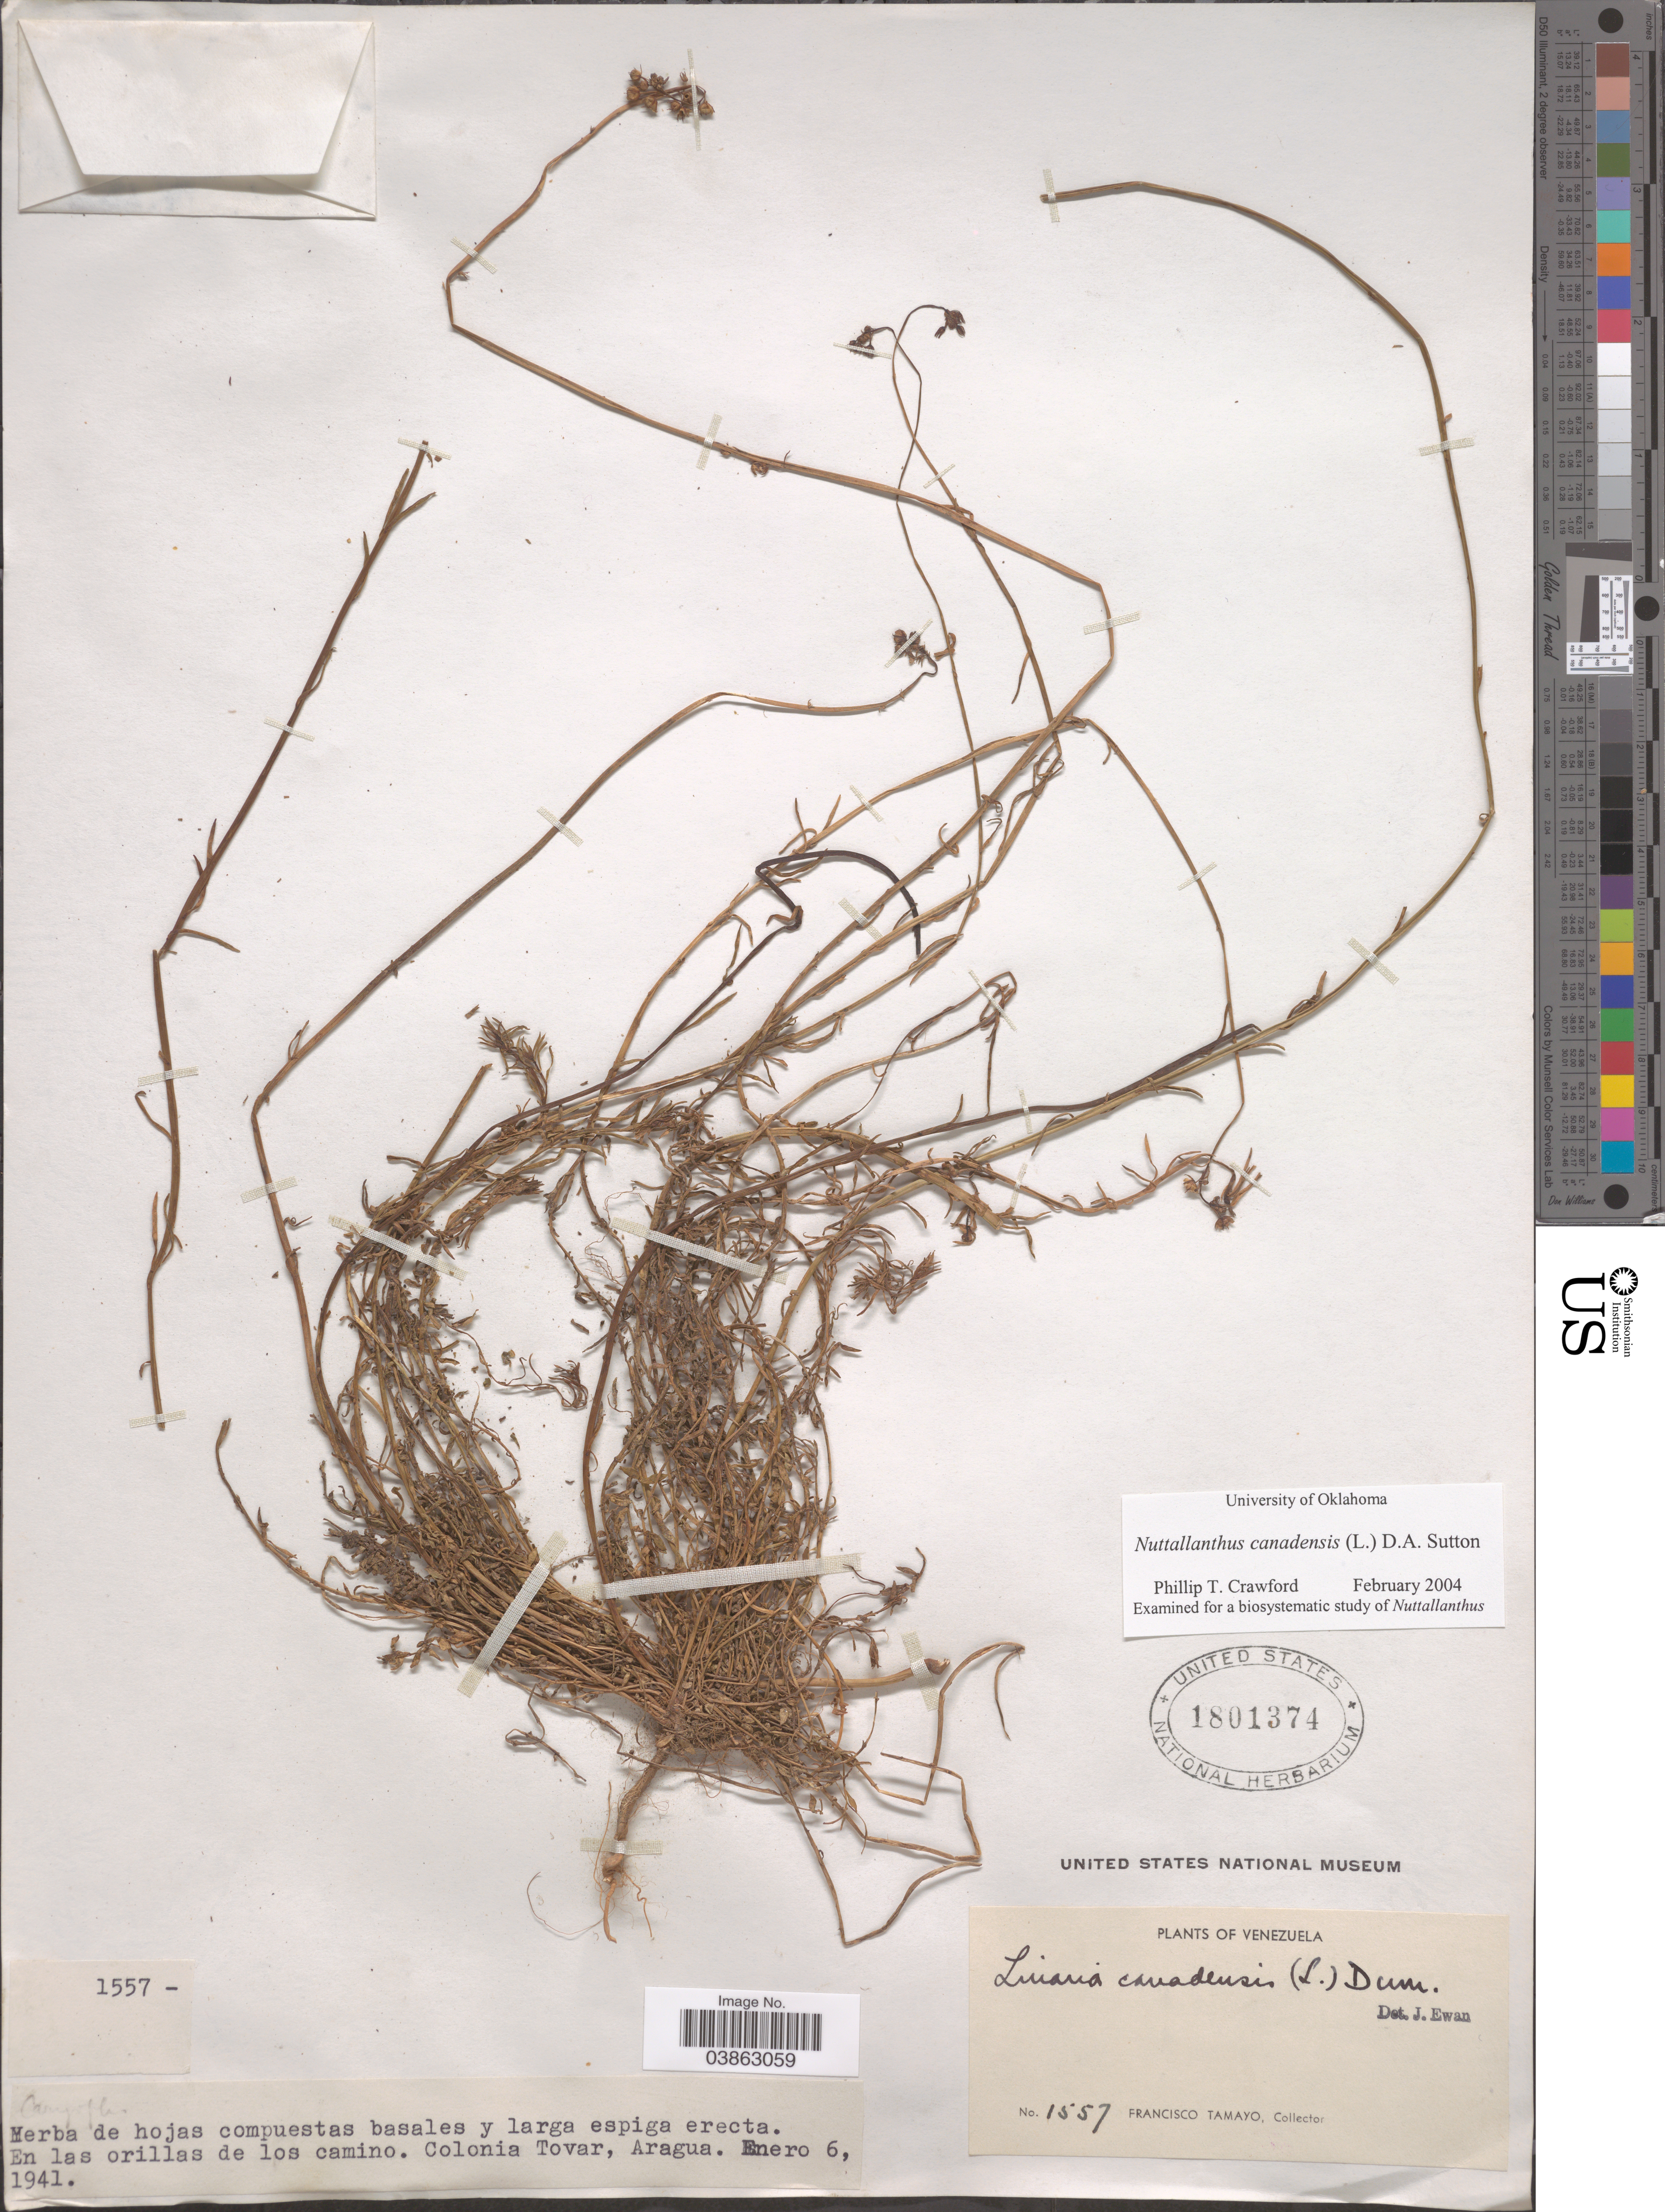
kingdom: Plantae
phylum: Tracheophyta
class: Magnoliopsida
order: Lamiales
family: Plantaginaceae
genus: Linaria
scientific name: Linaria canadensis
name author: (L.) Dum. Cours.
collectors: F. Tamayo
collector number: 1557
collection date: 1941-01-06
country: Venezuela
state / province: Aragua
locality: Colonia Tovar.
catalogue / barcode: US 1801374